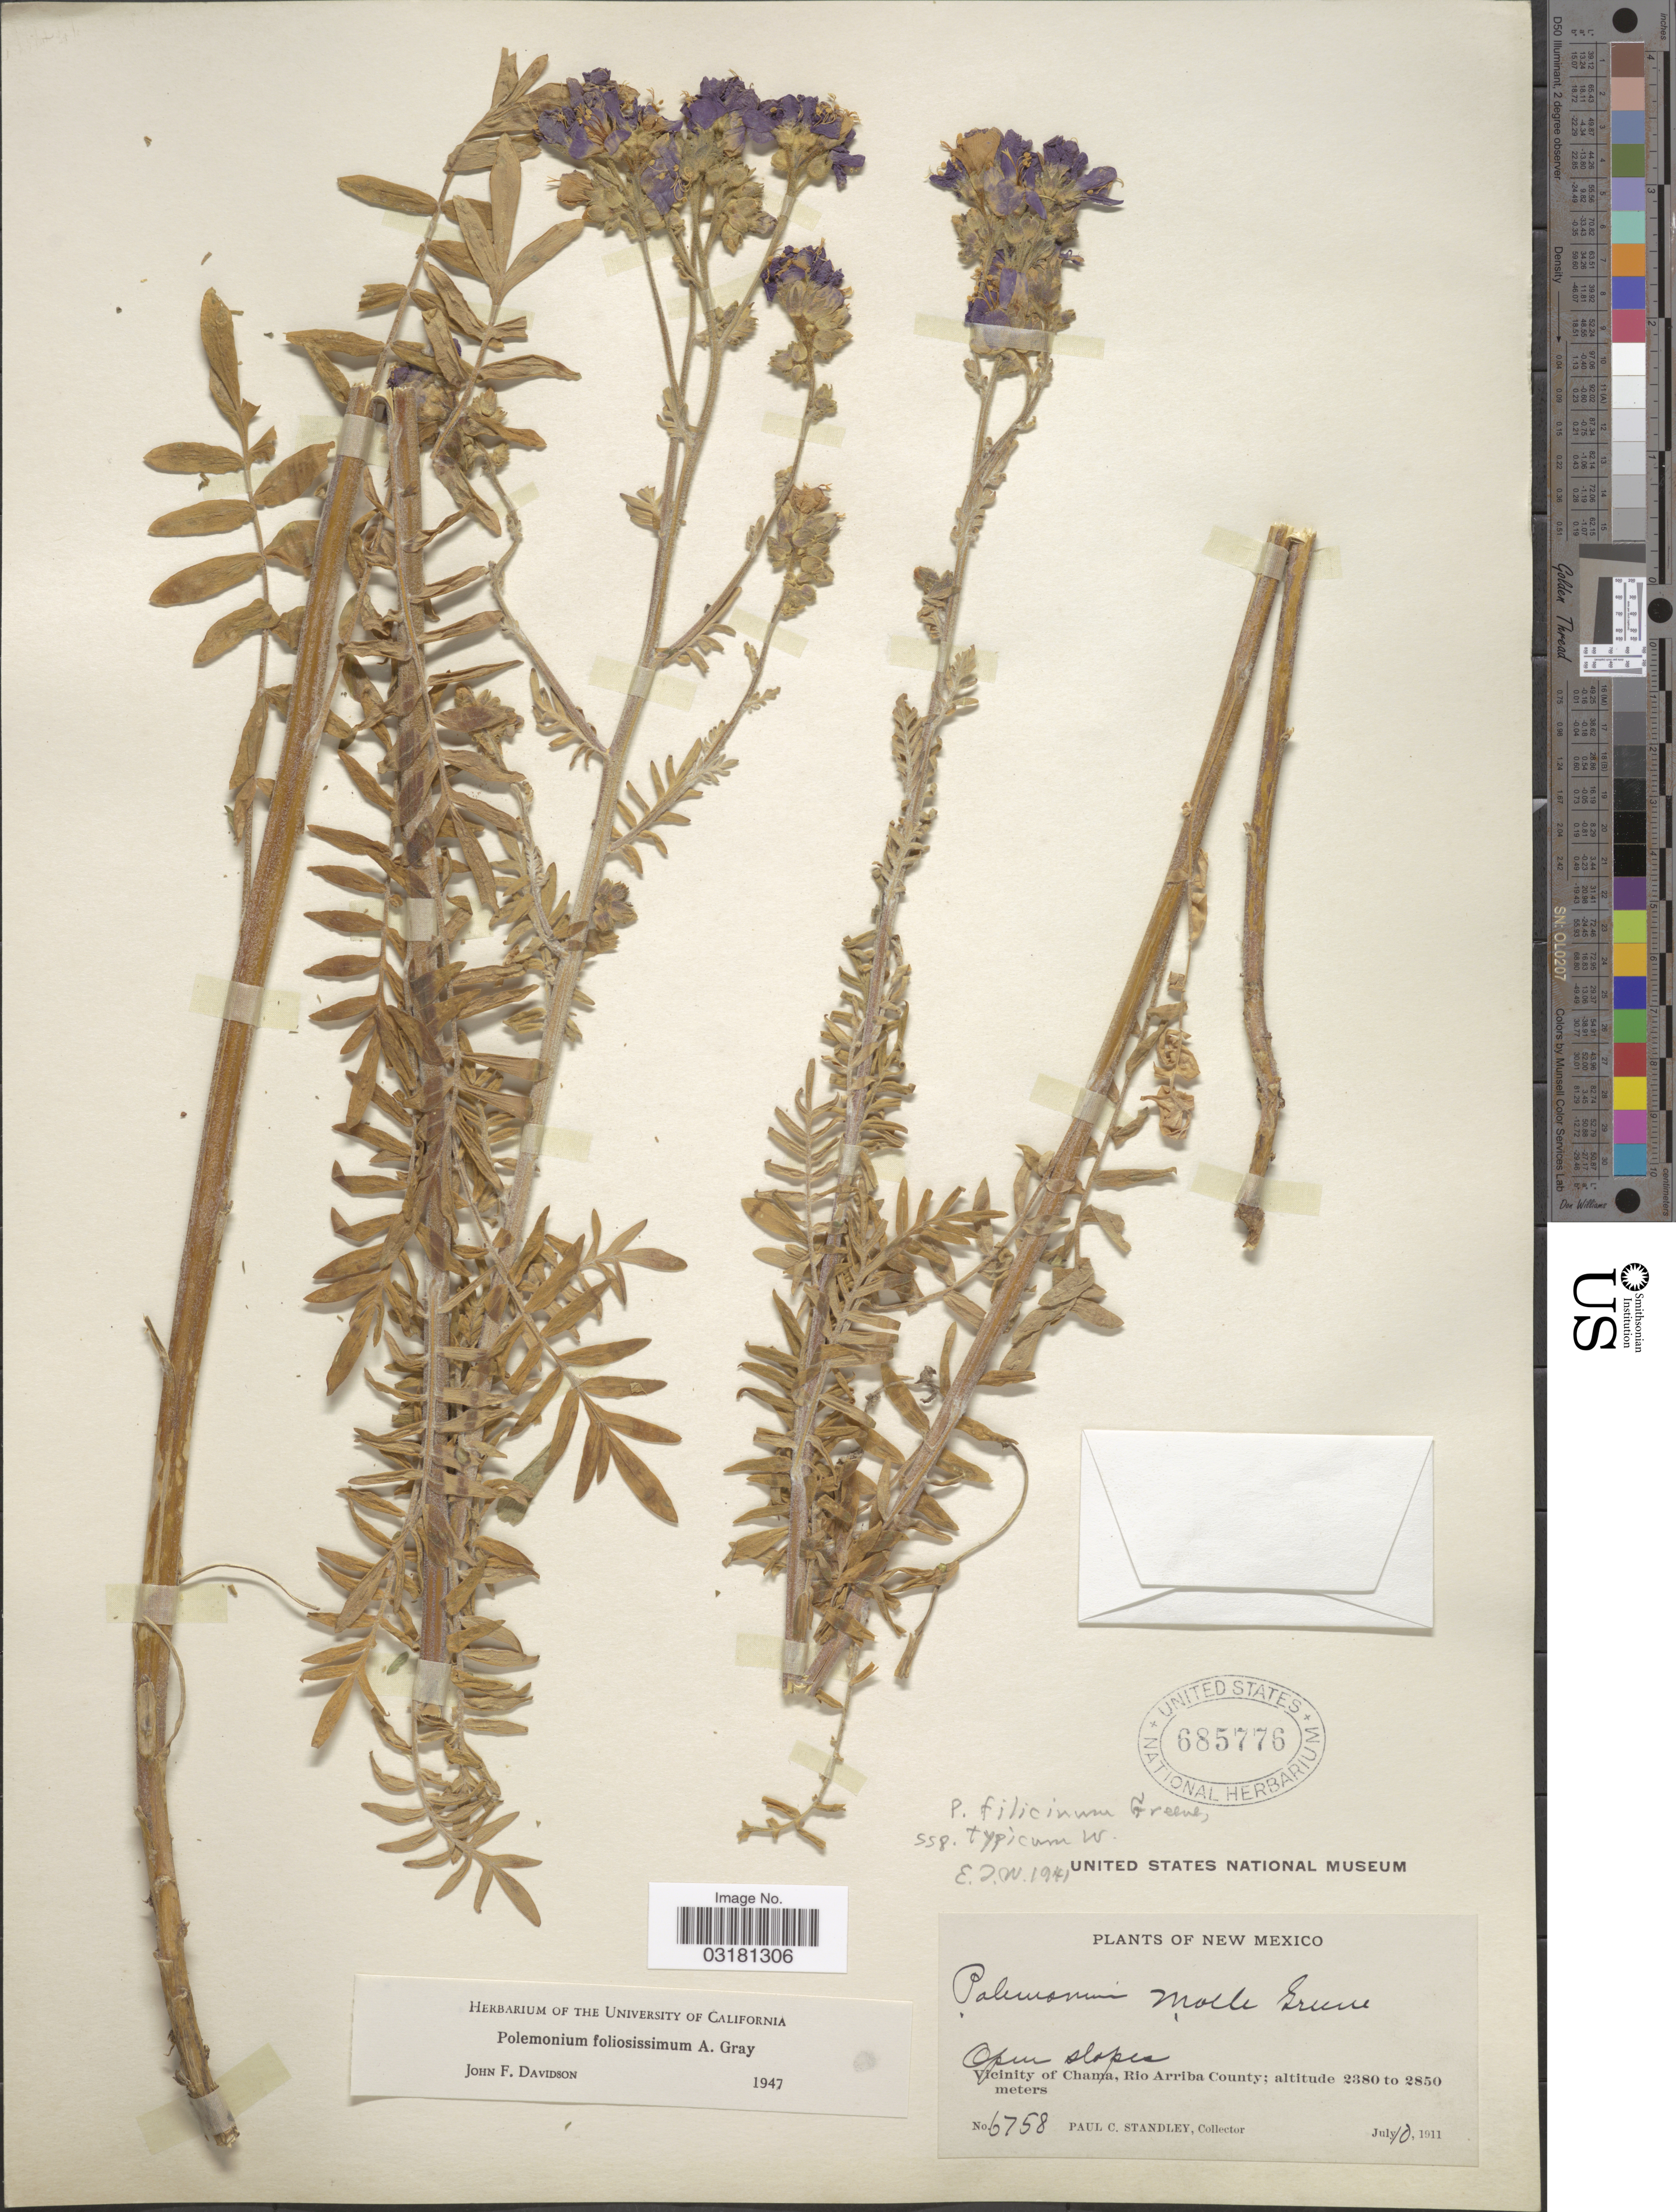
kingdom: Plantae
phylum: Tracheophyta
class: Magnoliopsida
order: Ericales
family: Polemoniaceae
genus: Polemonium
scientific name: Polemonium foliosissimum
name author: A. Gray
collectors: P. C. Standley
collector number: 6758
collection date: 1911-07-10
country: United States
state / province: New Mexico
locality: Vicinity of Chama, Rio Arriba County.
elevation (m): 2380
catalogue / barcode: US 685776